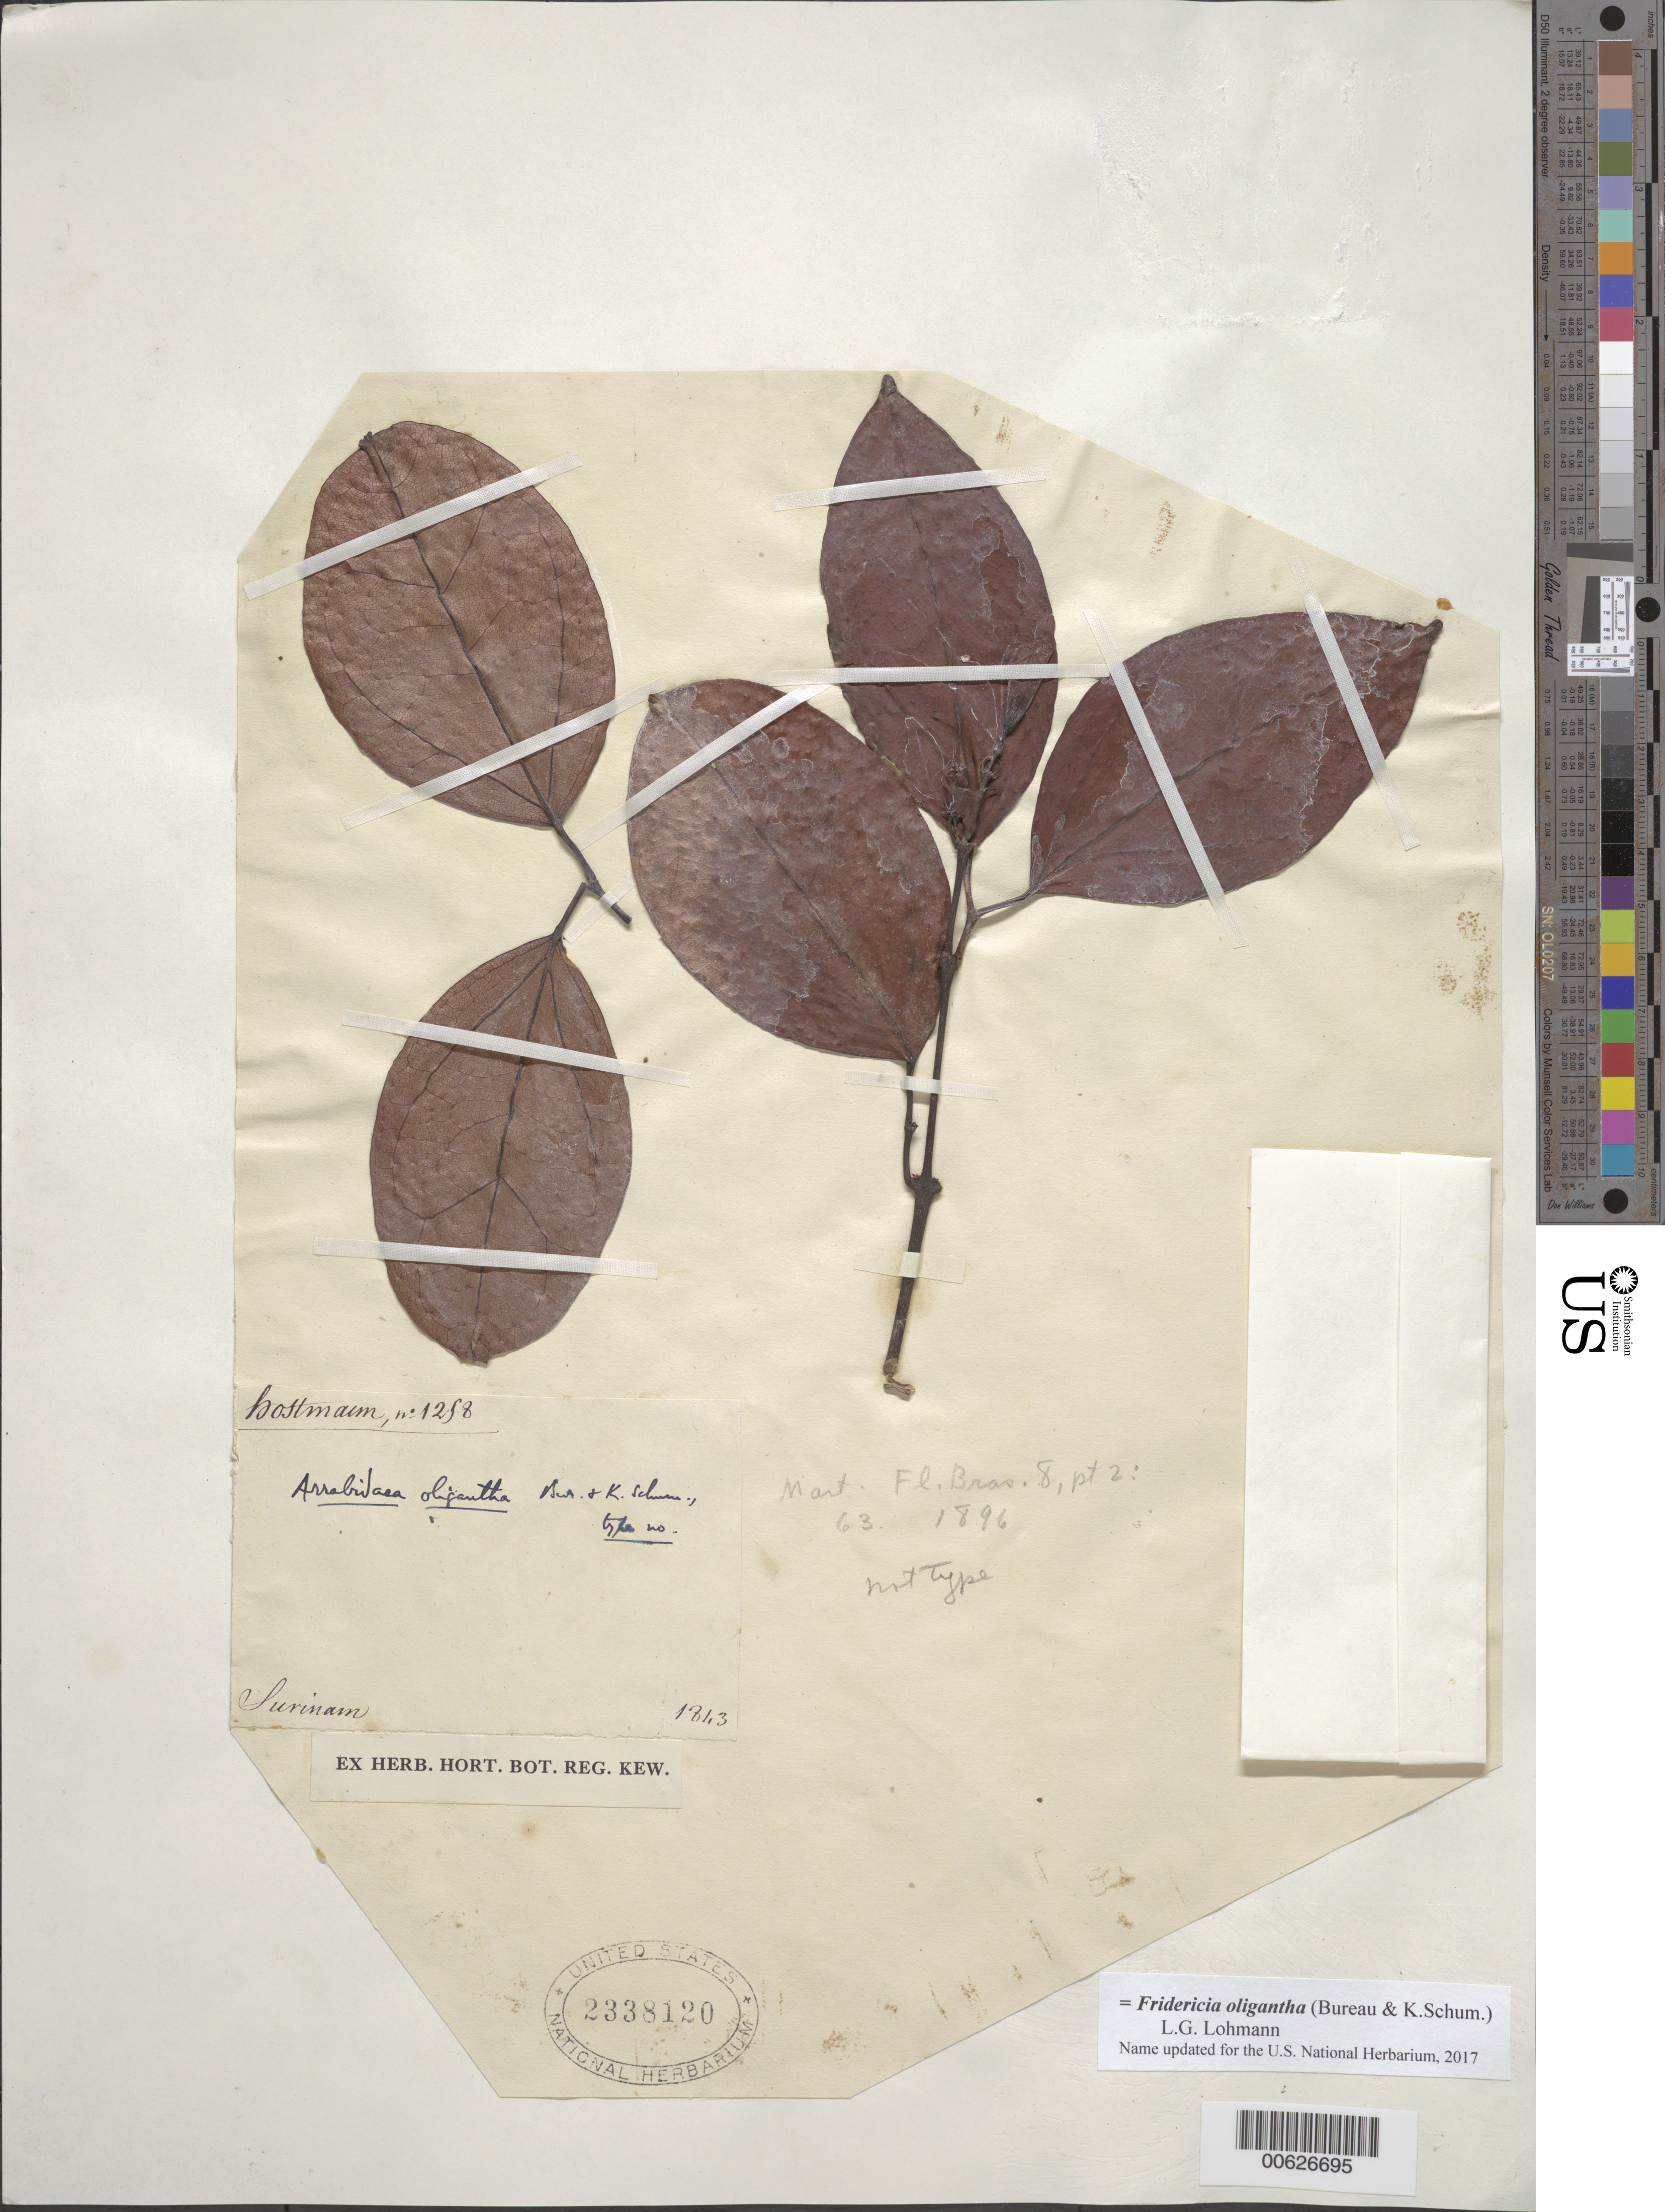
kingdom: Plantae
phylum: Tracheophyta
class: Magnoliopsida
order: Lamiales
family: Bignoniaceae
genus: Fridericia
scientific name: Fridericia oligantha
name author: (Bureau & K. Schum.) L.G. Lohmann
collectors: F. Hostmann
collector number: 1258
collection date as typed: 1843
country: Suriname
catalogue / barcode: US 2338120